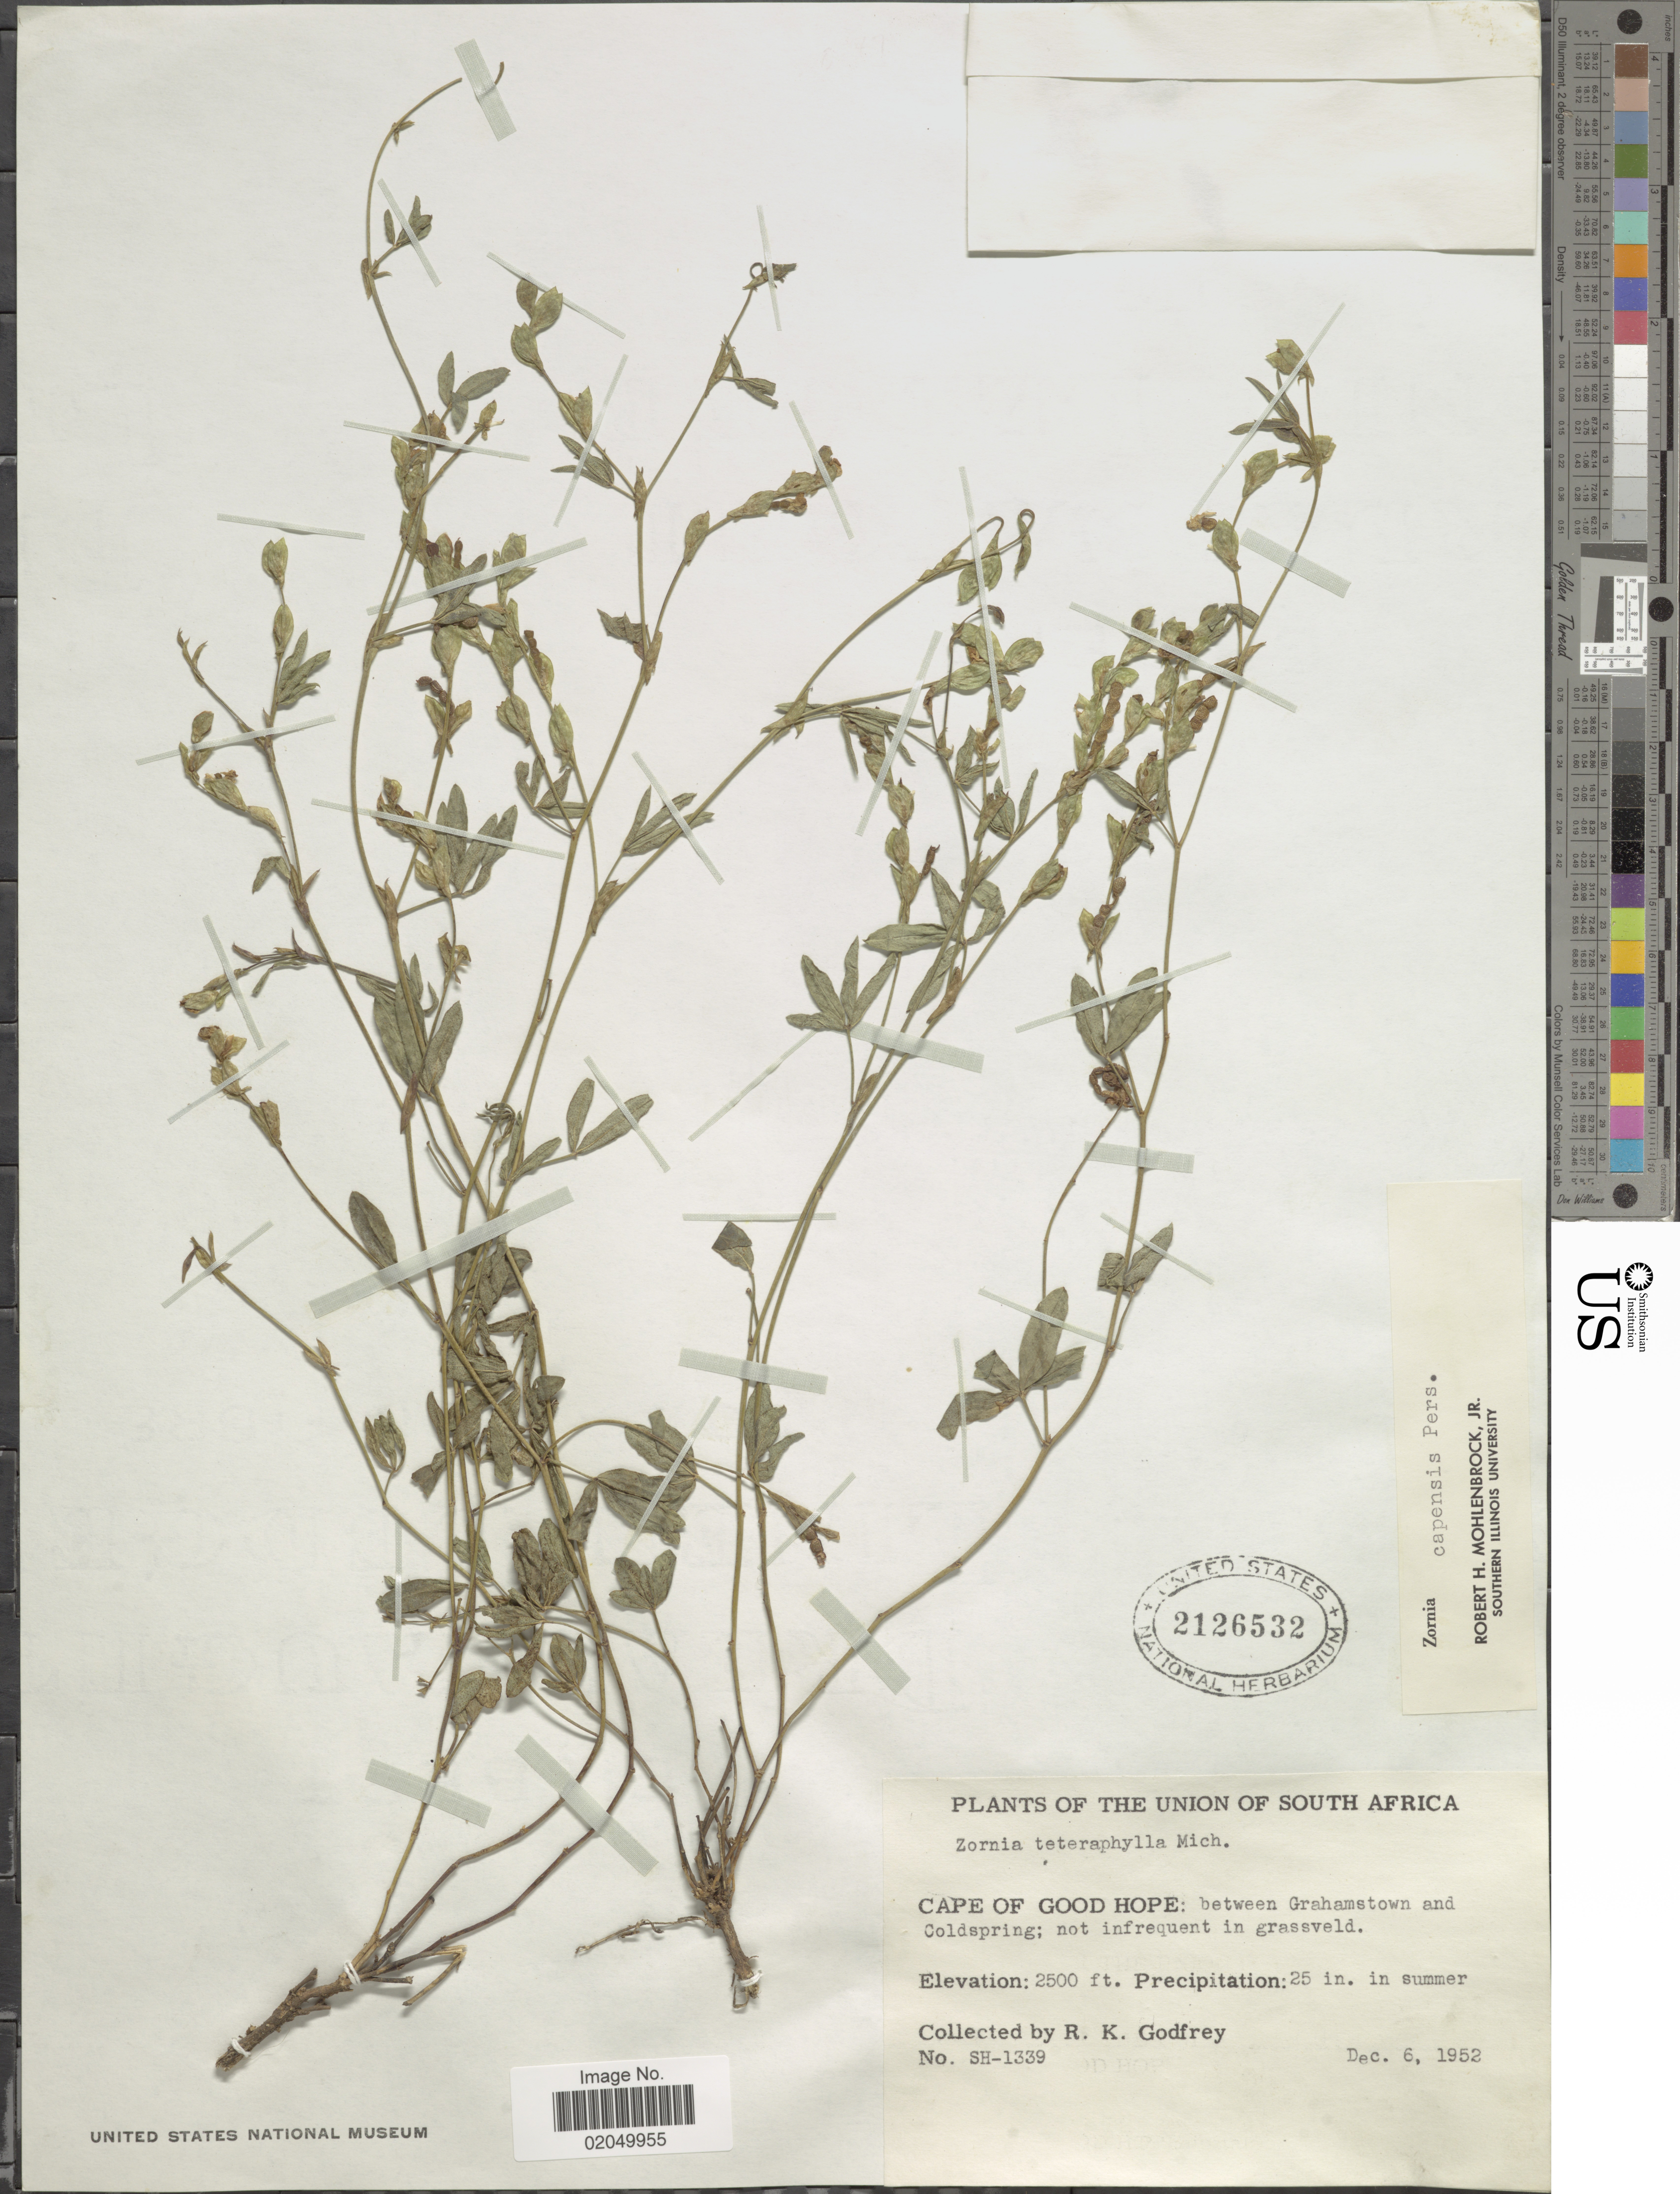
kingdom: Plantae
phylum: Tracheophyta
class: Magnoliopsida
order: Fabales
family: Fabaceae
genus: Zornia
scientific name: Zornia capensis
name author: Pers.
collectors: R. K. Godfrey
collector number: SH-1339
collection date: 1952-12-06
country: South Africa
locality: The Union of South Africa. Cape of Good Hope: between Grahamstown and Coldspring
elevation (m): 762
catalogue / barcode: US 2126532